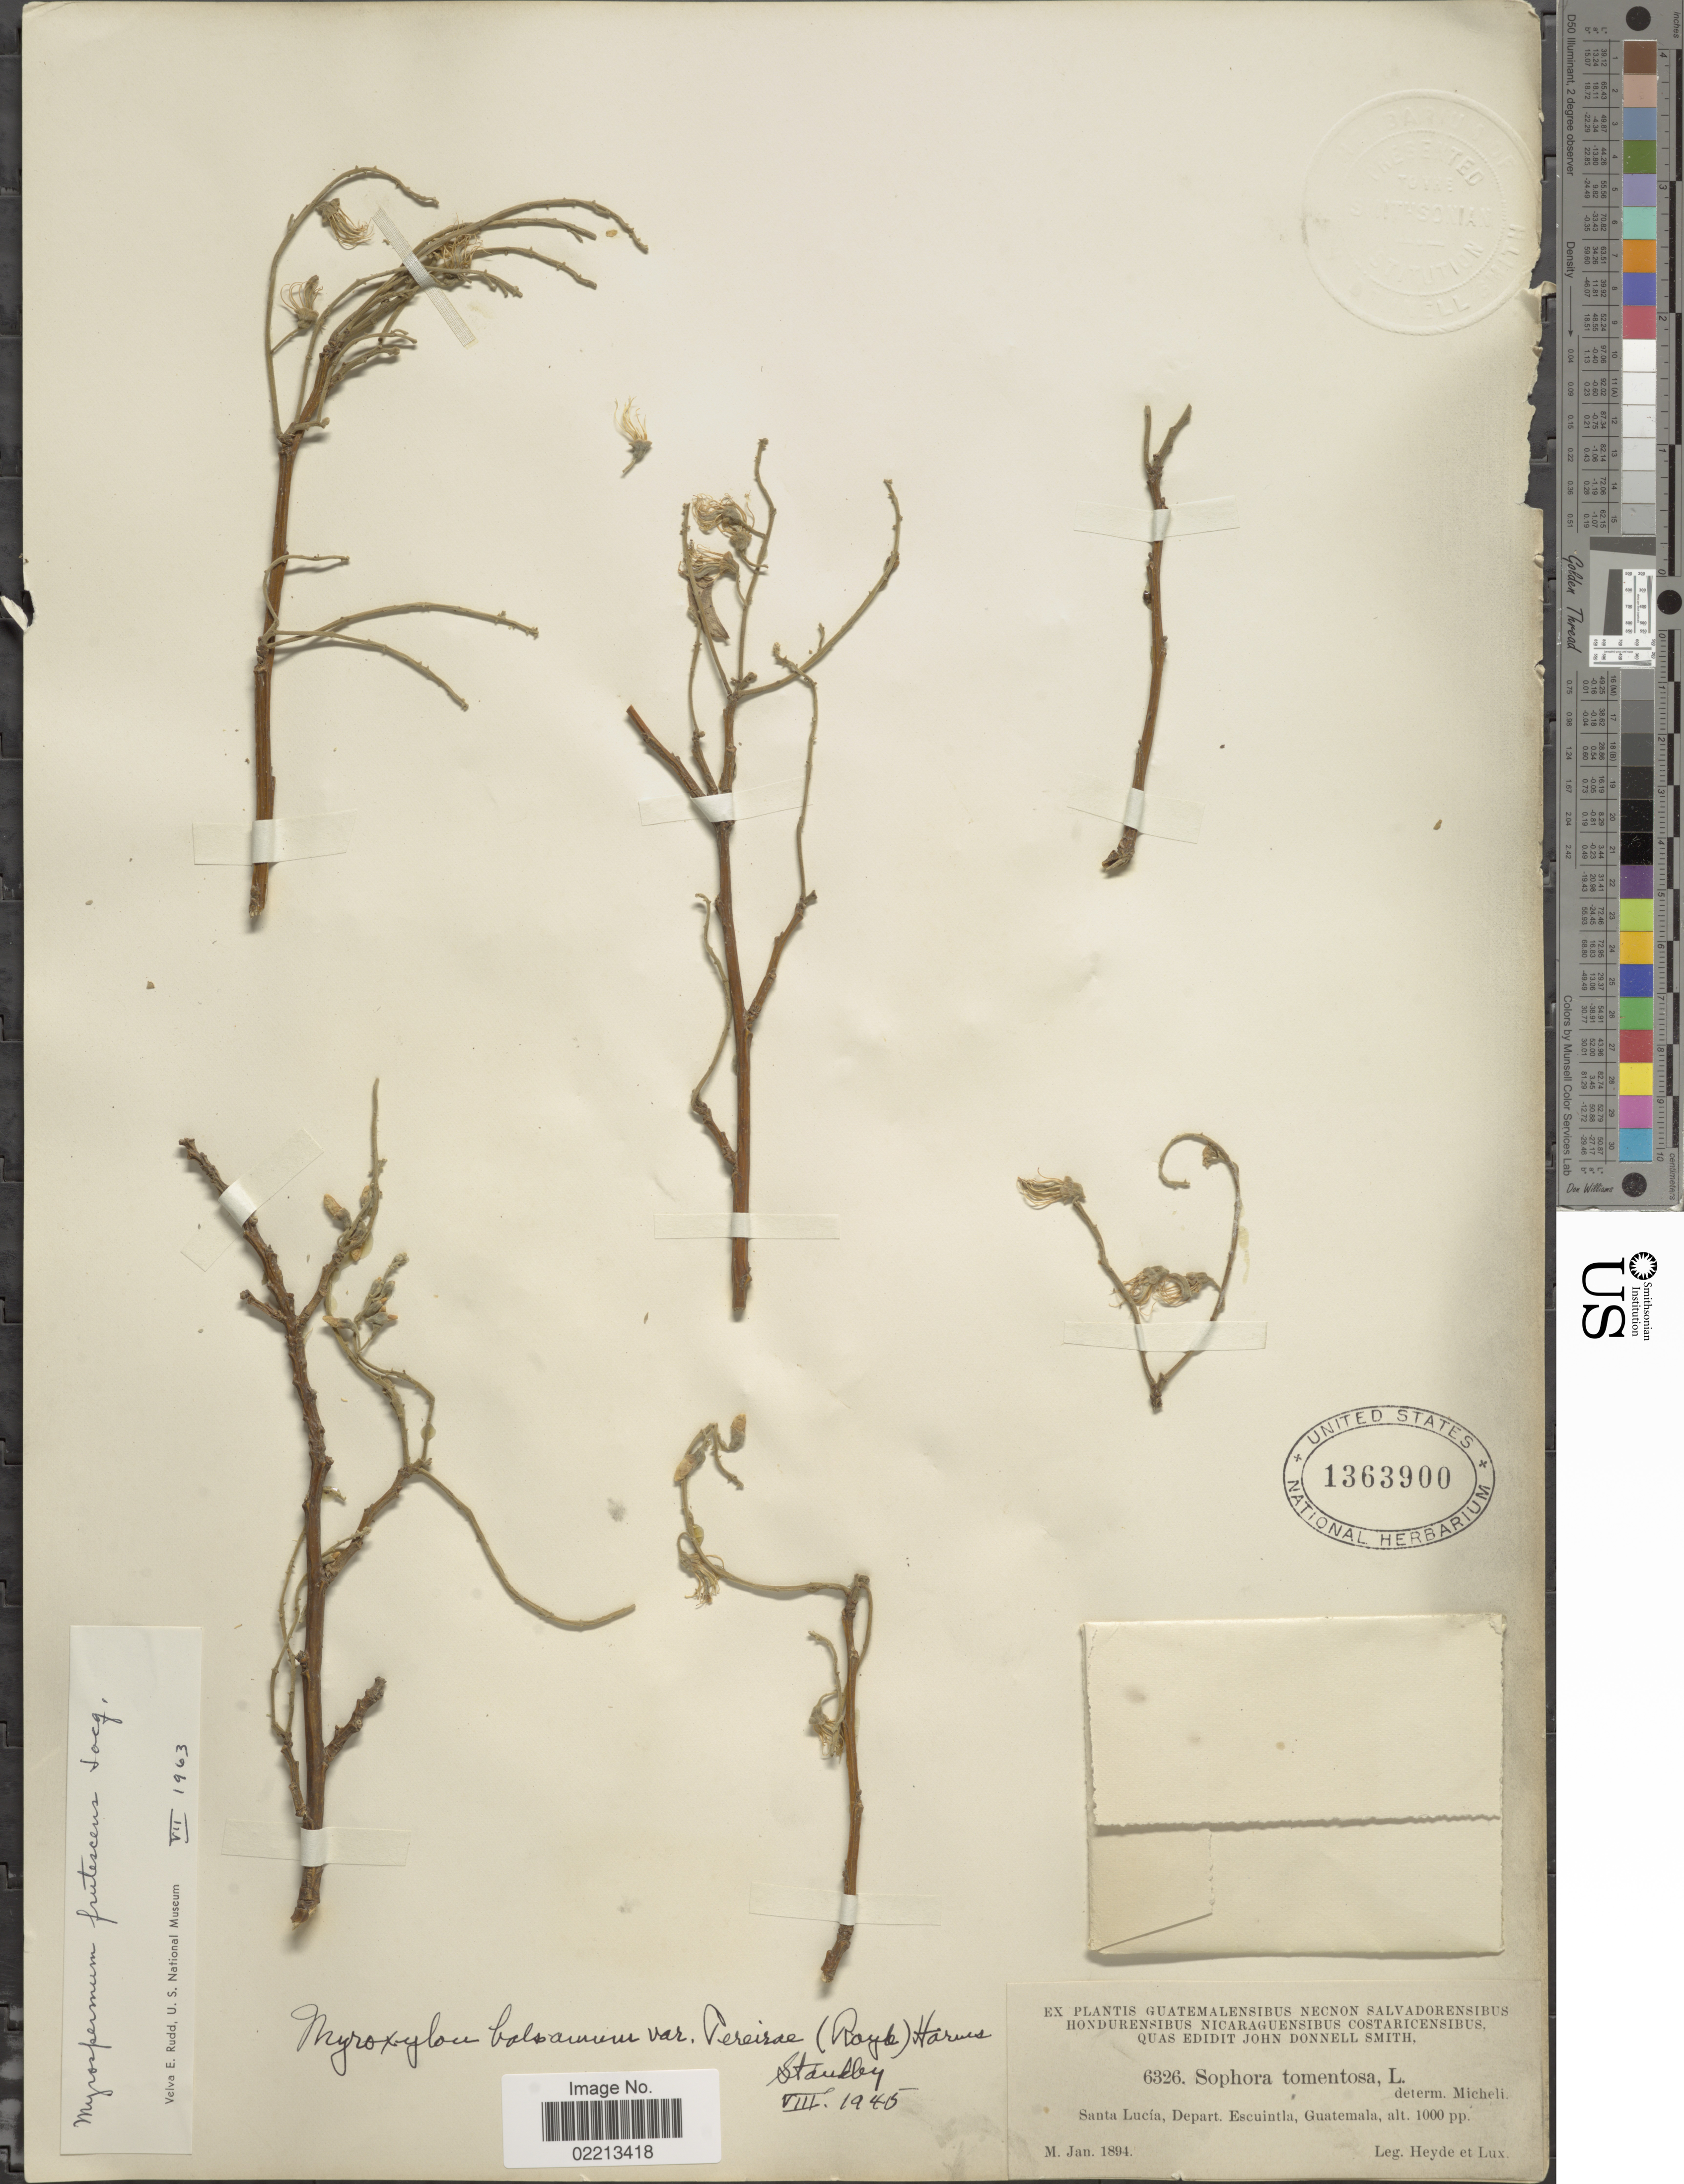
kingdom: Plantae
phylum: Tracheophyta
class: Magnoliopsida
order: Fabales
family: Fabaceae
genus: Myrospermum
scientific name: Myrospermum frutescens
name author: Jacq.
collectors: Heyde & Lux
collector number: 6326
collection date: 1894-01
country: Guatemala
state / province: Escuintla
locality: Santa Lucia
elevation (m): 305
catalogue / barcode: US 1363900